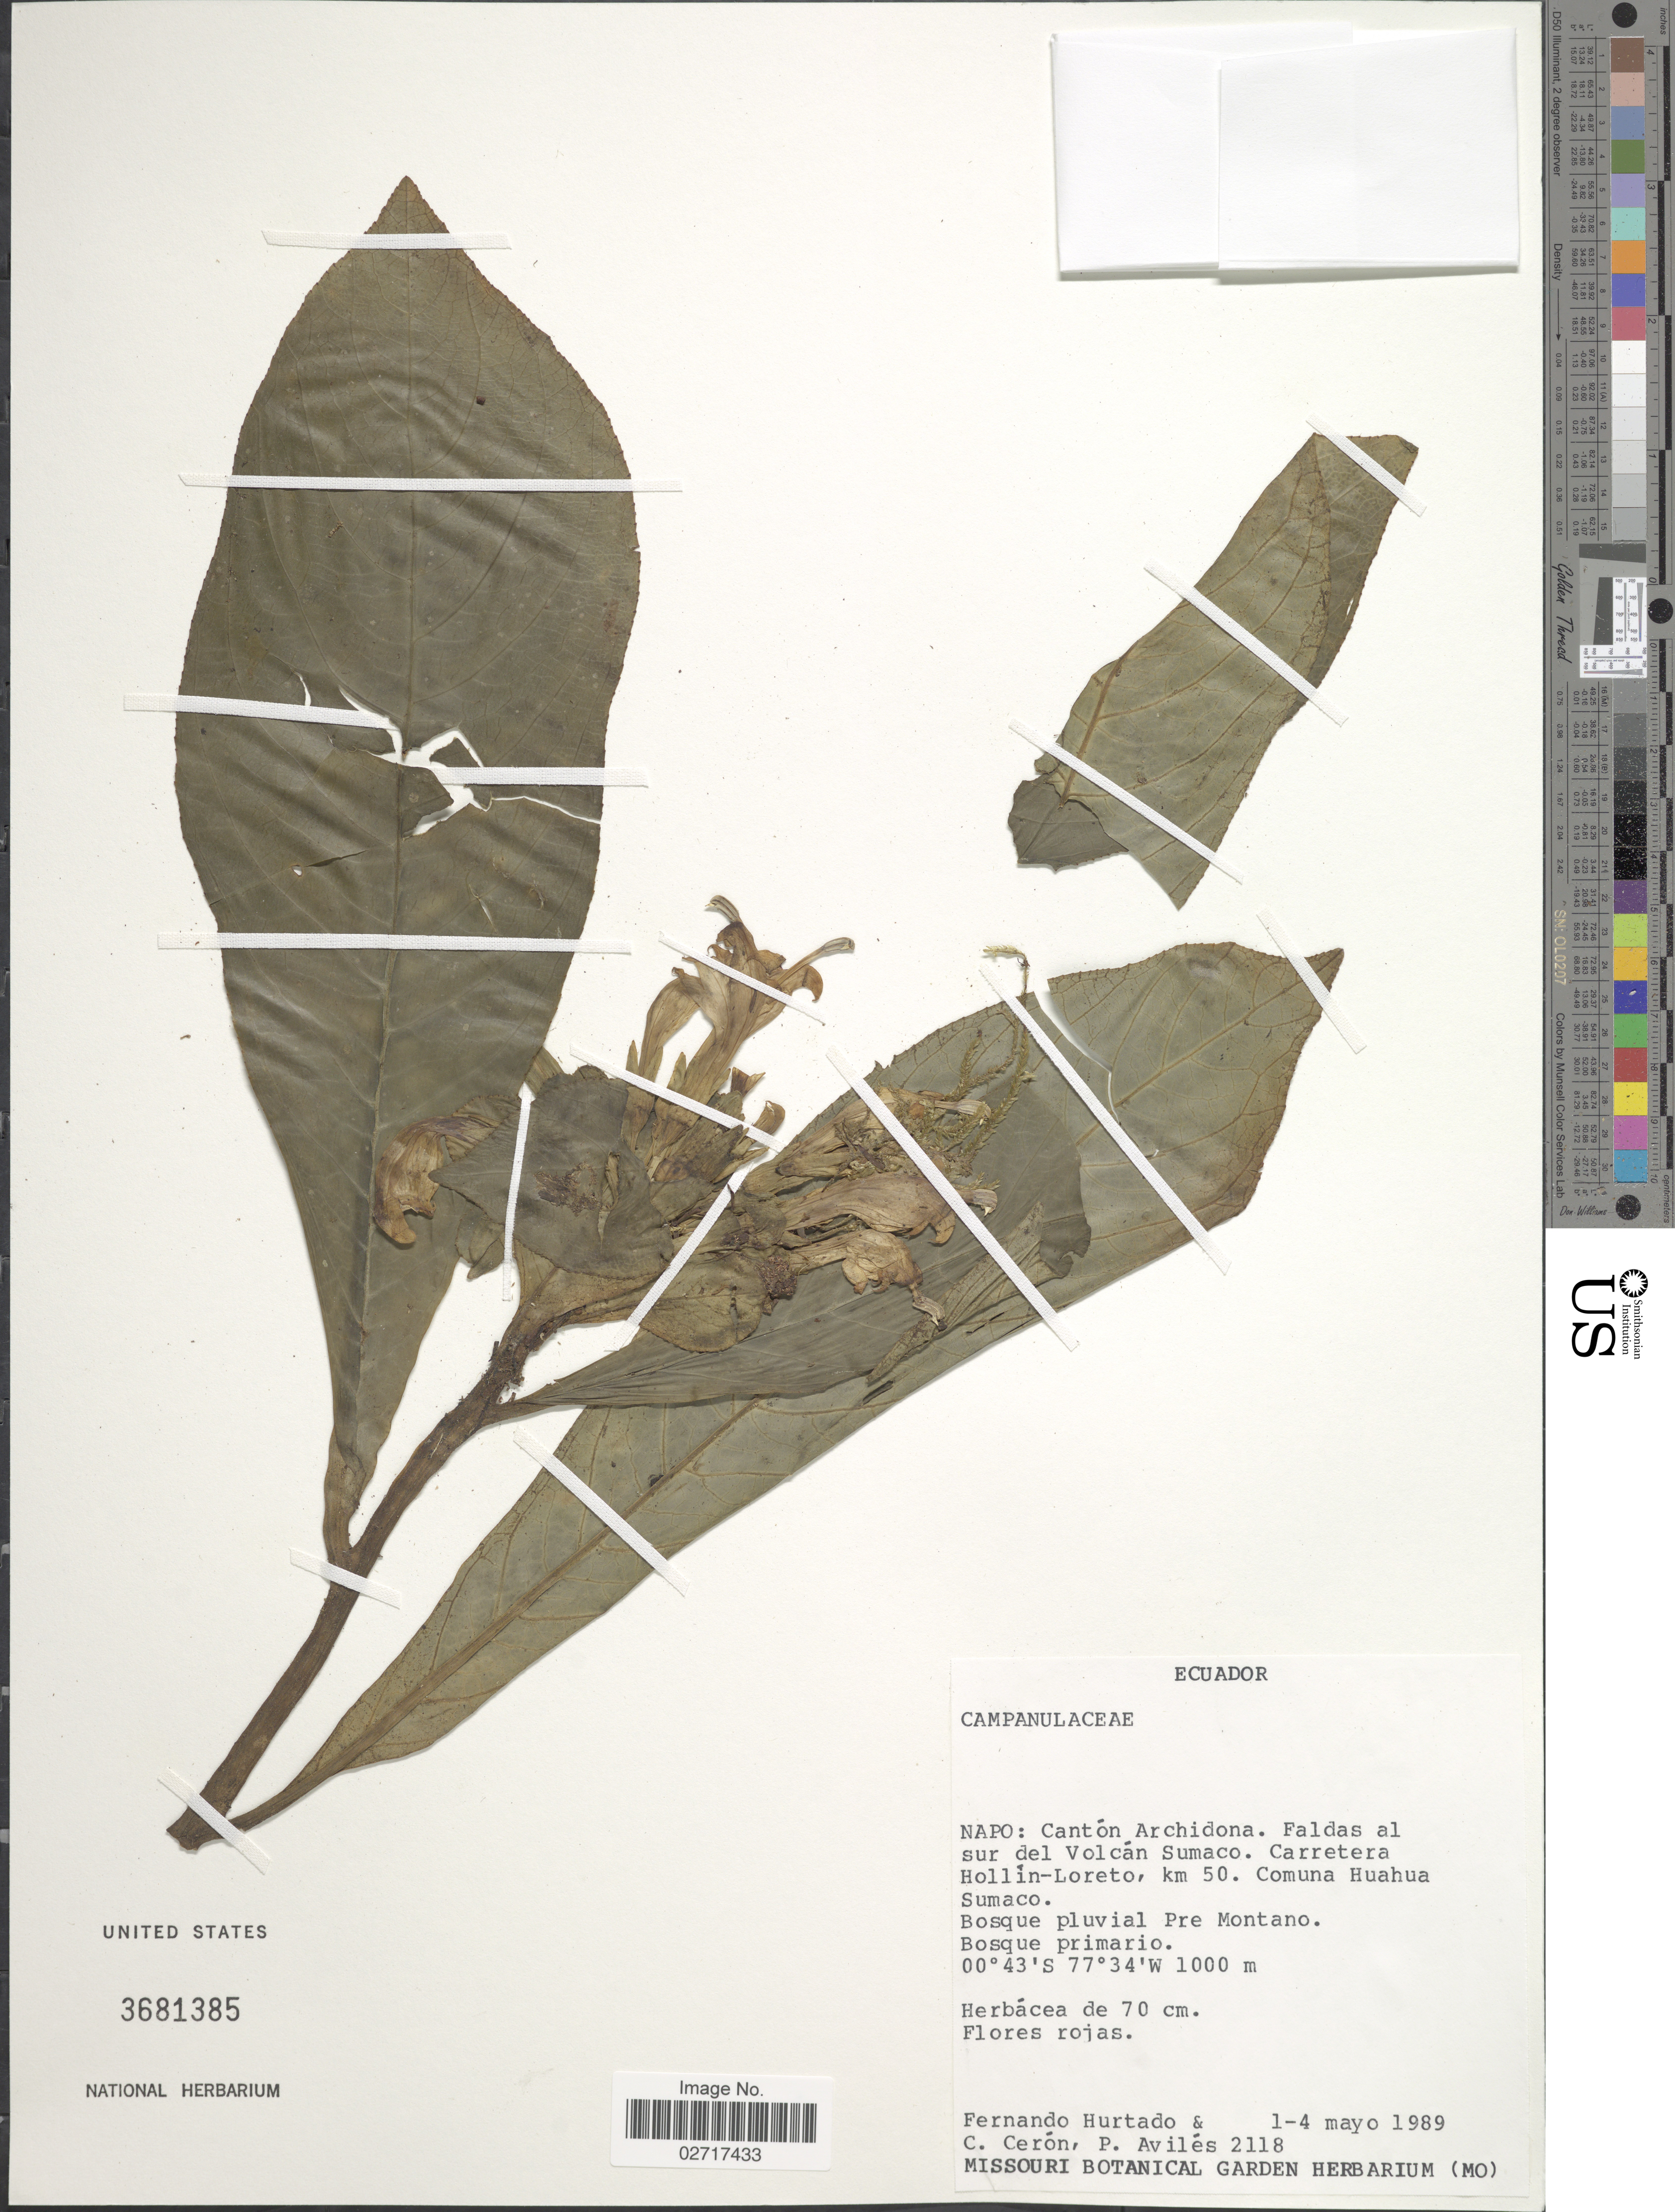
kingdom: Plantae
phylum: Tracheophyta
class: Magnoliopsida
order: Asterales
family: Campanulaceae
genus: Centropogon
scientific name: Centropogon sp.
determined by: Lagomarsino, L. P.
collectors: F. Hurtado, C. E. Cerón M. & P. Aviles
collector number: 2118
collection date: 1989-05-01/1989-05-04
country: Ecuador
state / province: Napo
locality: Cantón Archidona. Faldas al sur del Volcán Sumaco. Carretera Hollín-Loreto, km 50. Comuna Huahua Sumaco.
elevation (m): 1000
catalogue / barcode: US 3681385